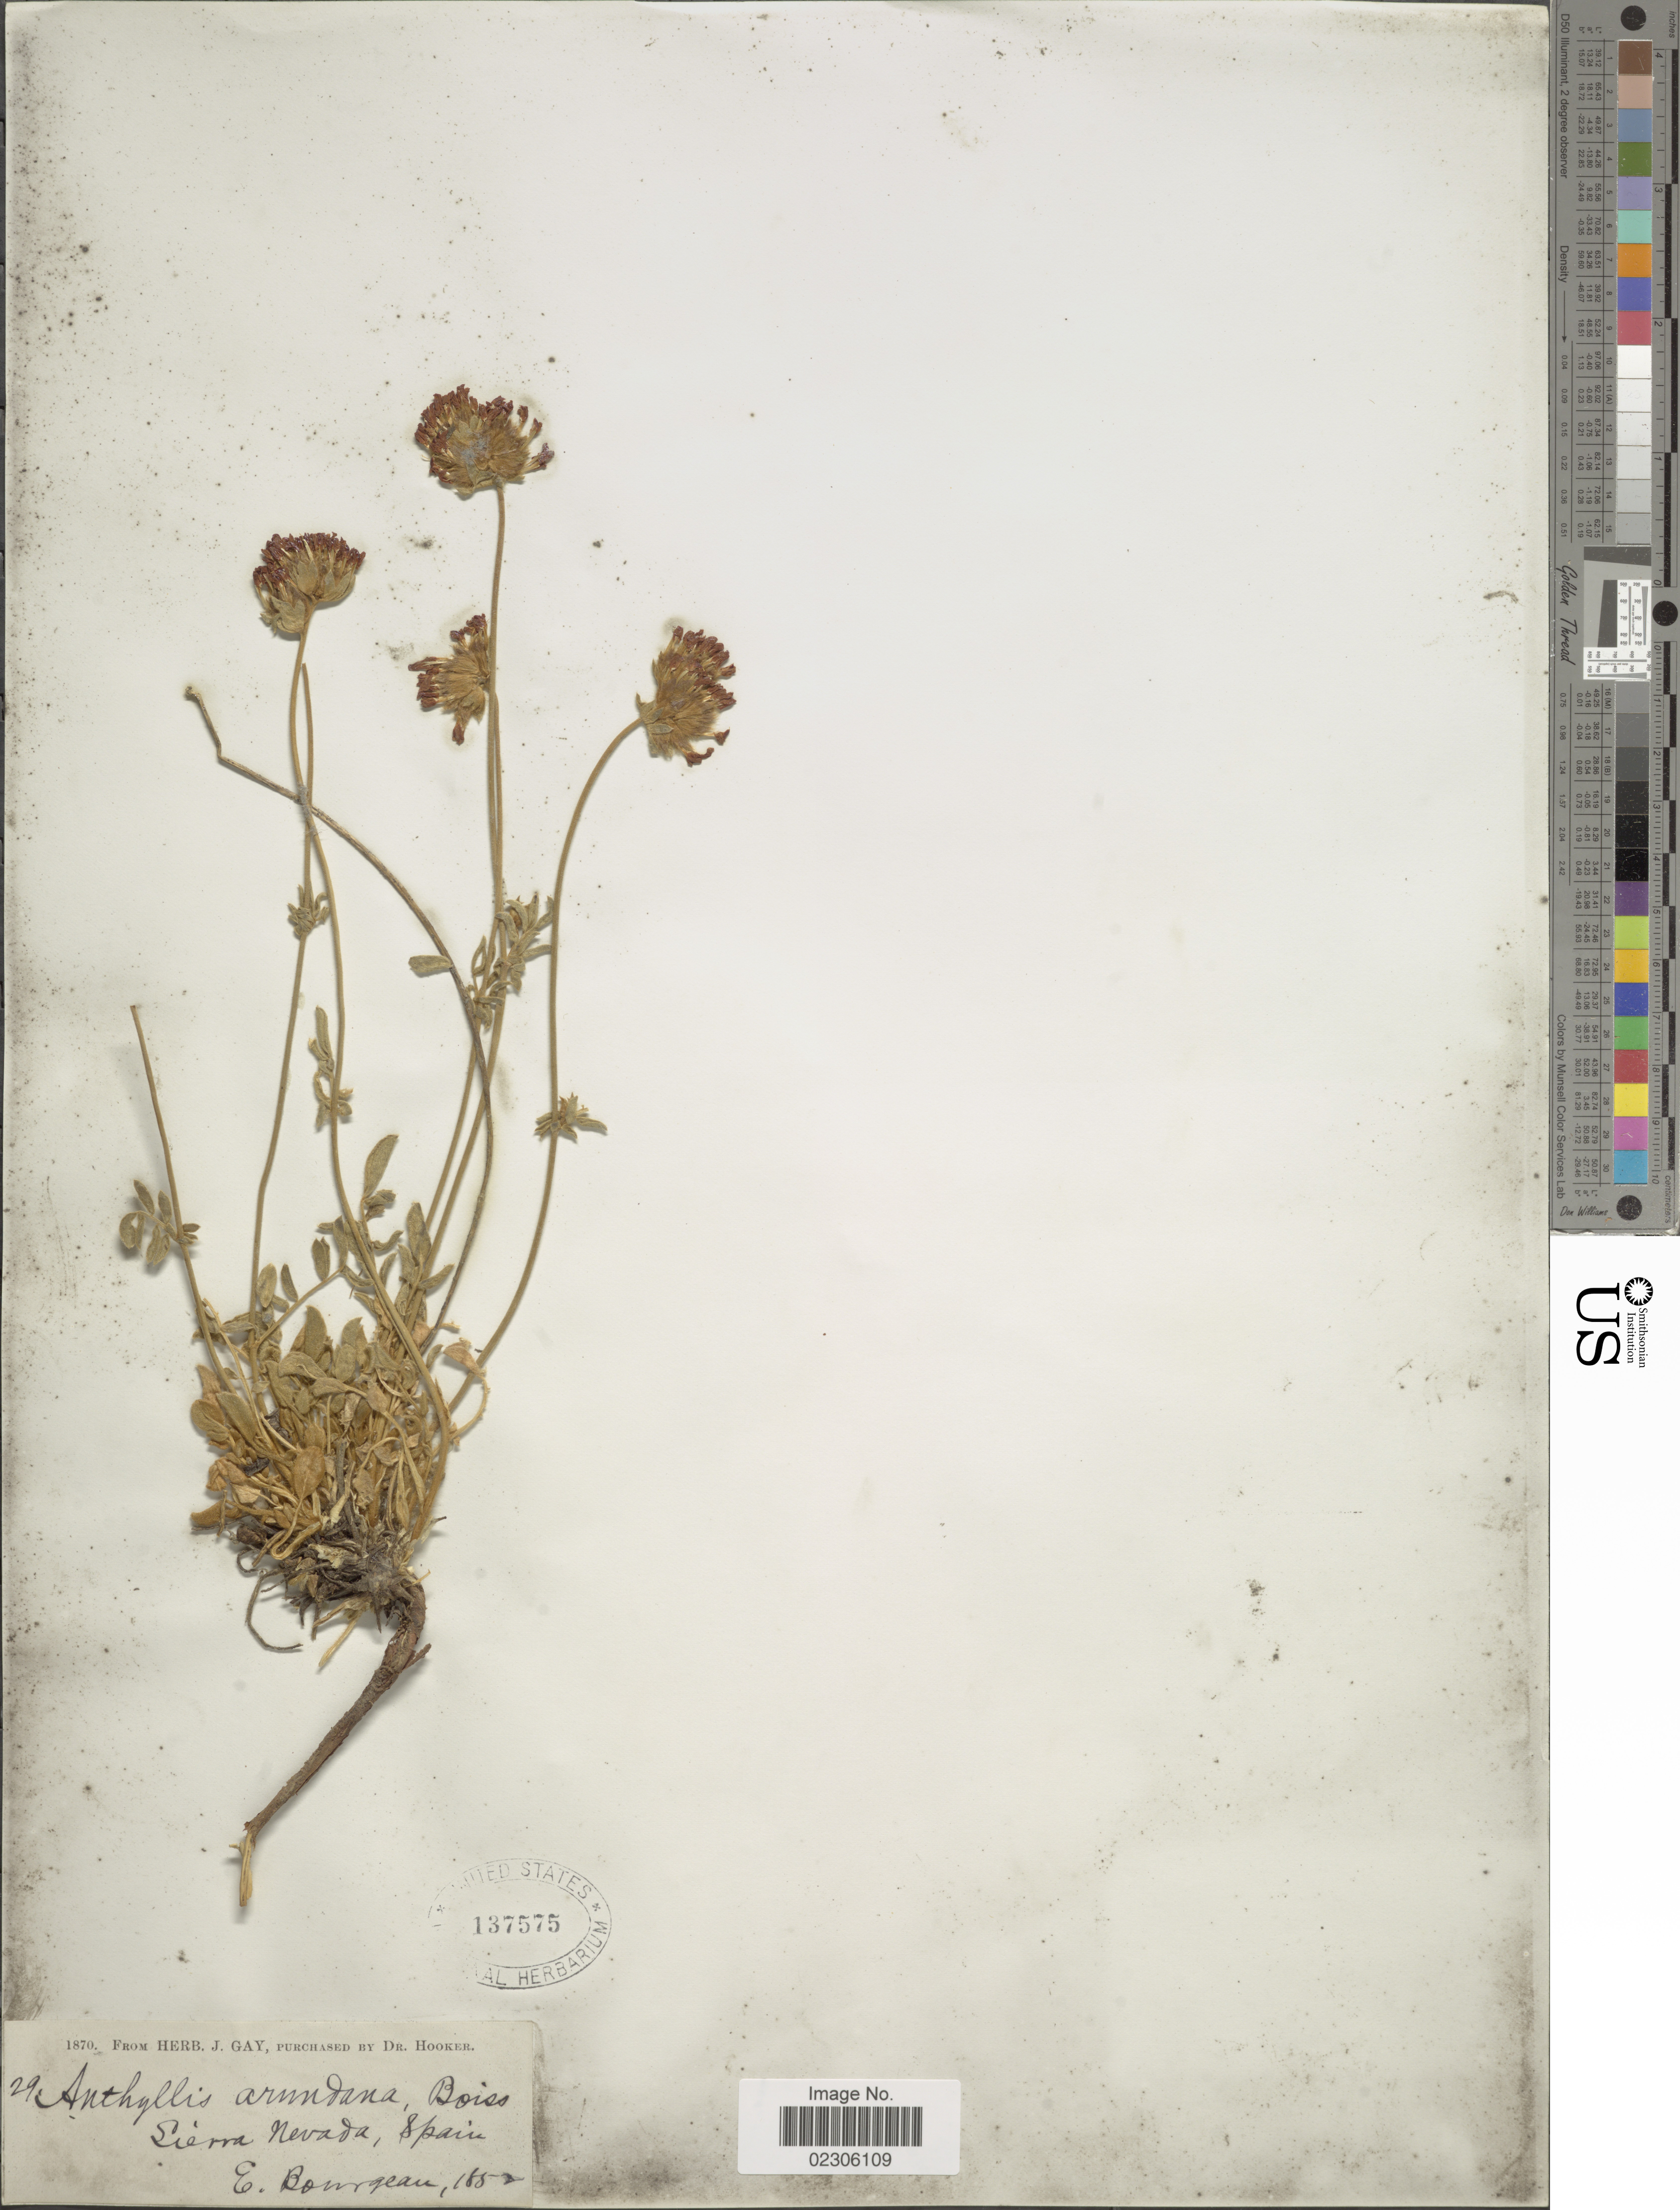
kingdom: Plantae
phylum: Tracheophyta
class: Magnoliopsida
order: Fabales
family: Fabaceae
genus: Anthyllis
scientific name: Anthyllis vulneraria subsp. arundana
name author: (Boiss. & Reut.) Vasc.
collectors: E. Bourgeau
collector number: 29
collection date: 1852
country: Spain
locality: Sierra Nevada, Spain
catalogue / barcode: US 137575